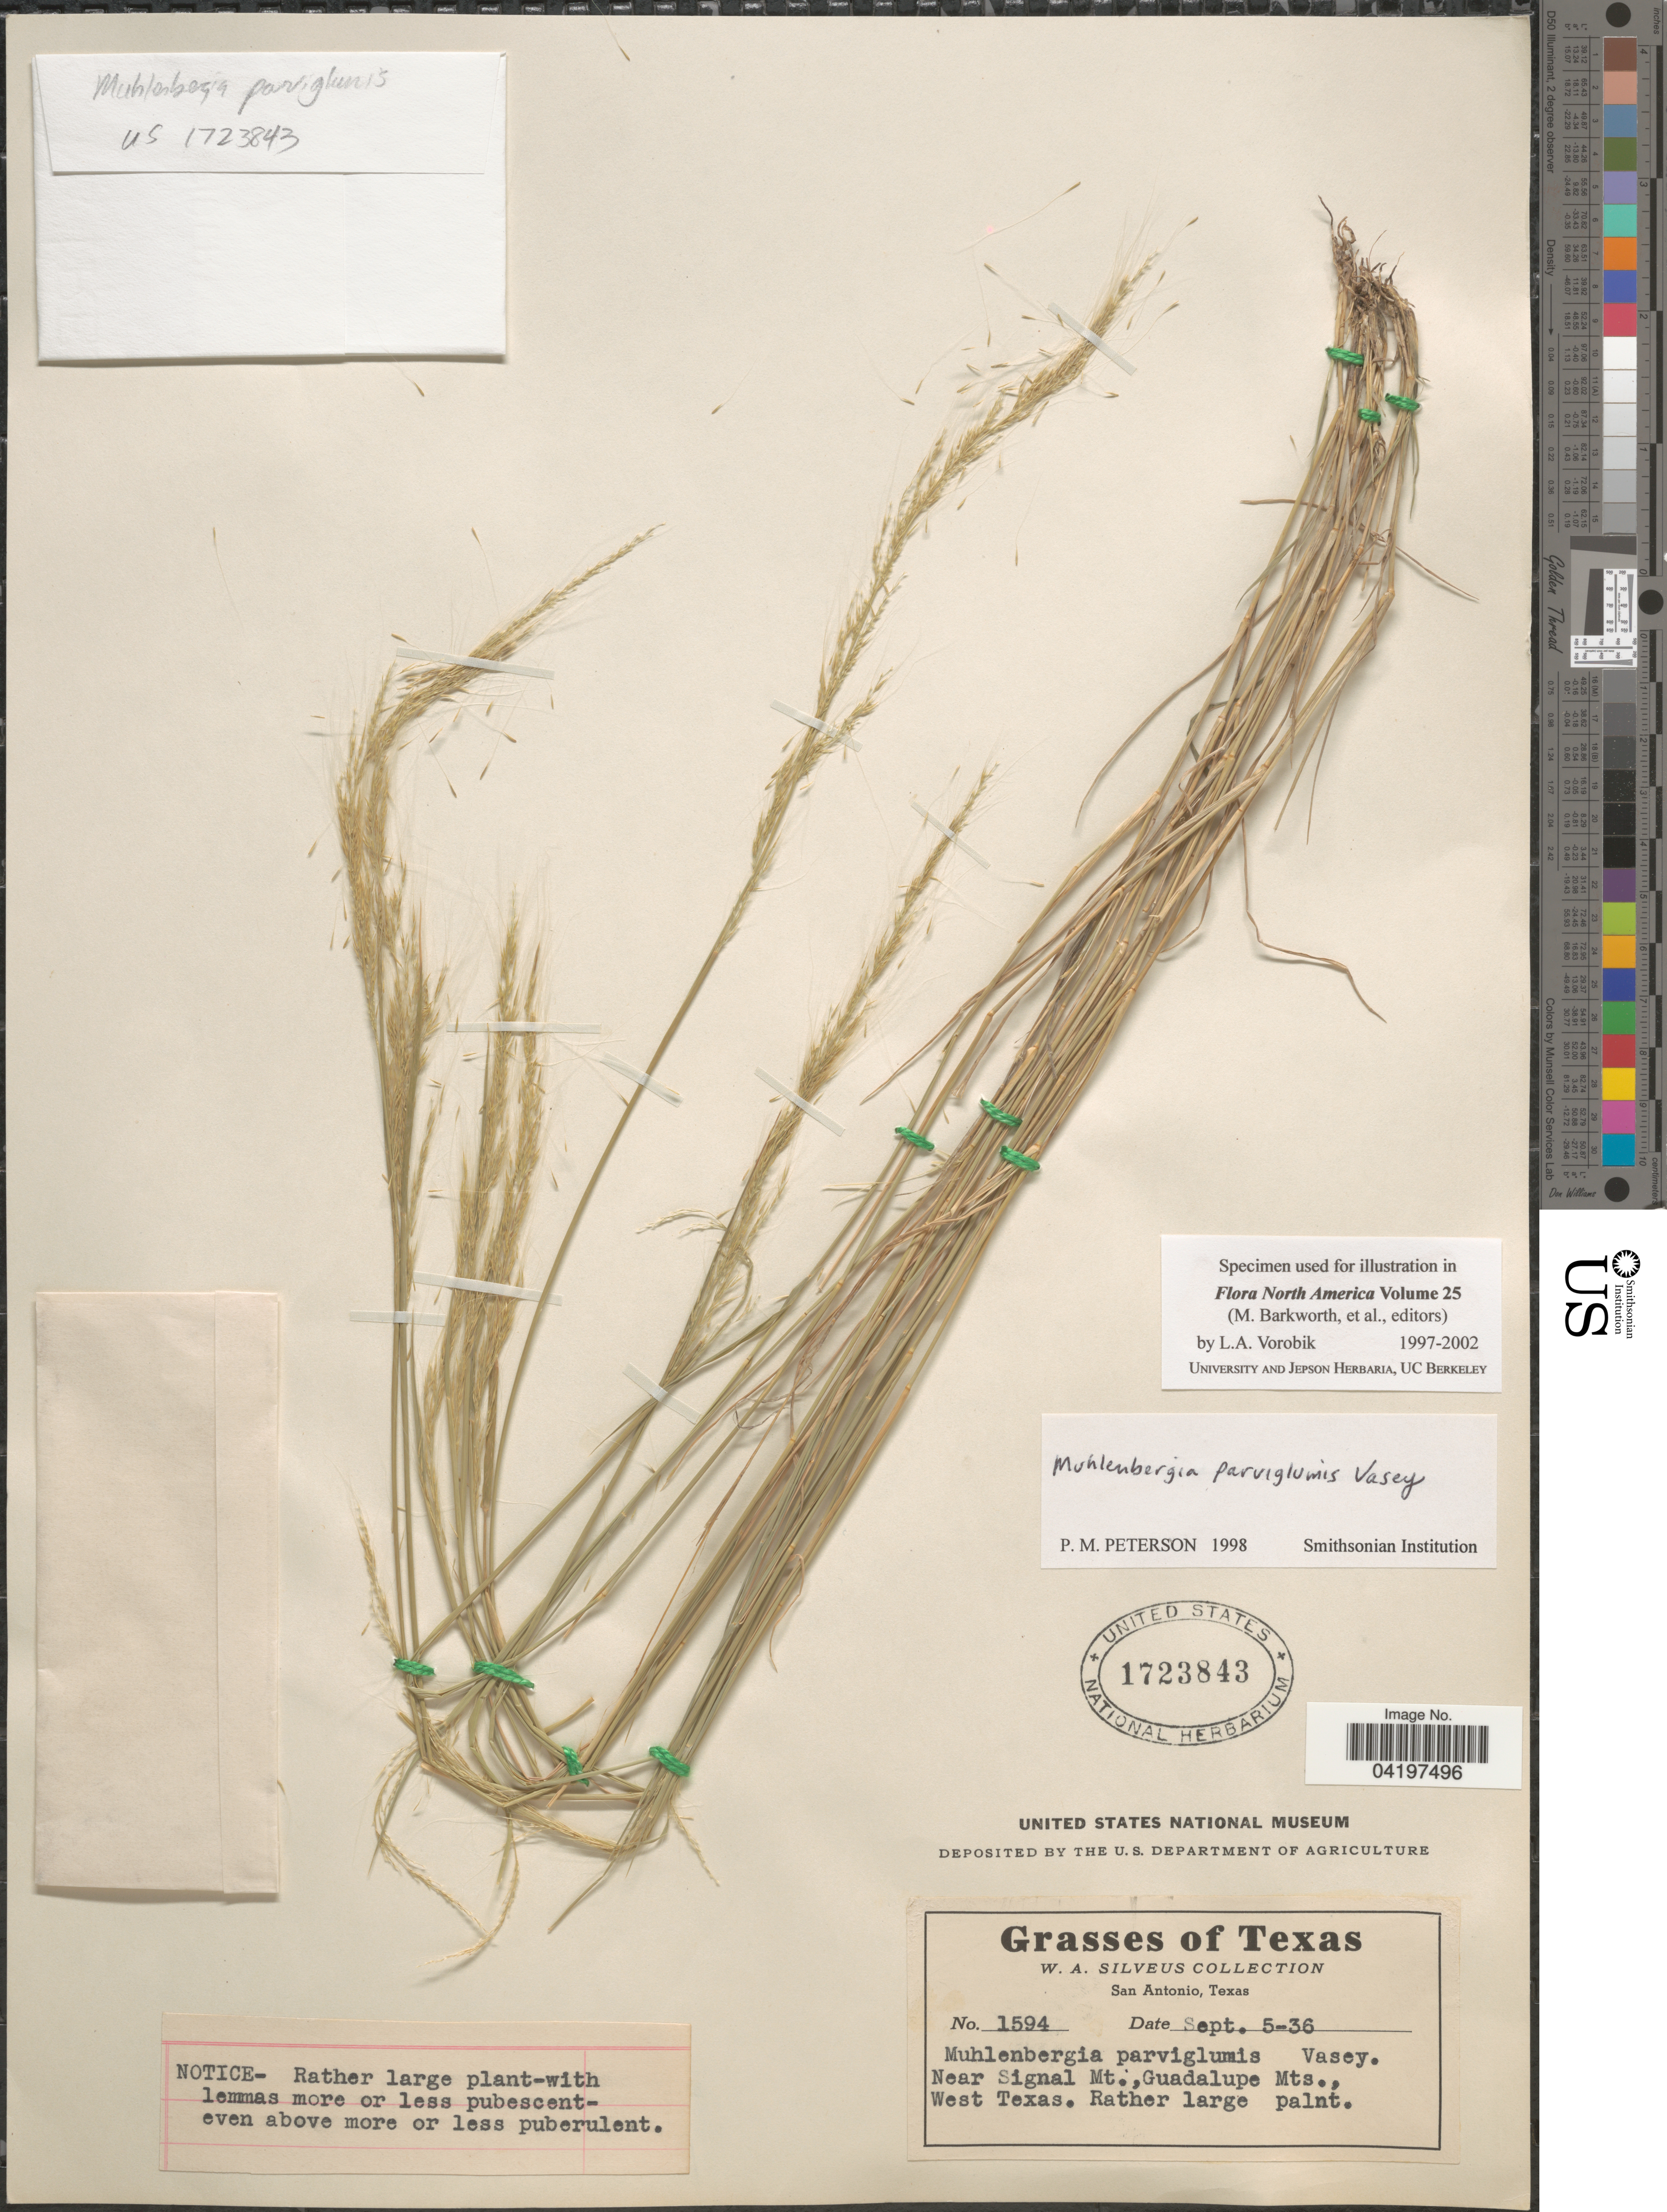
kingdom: Plantae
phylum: Tracheophyta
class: Liliopsida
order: Poales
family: Poaceae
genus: Muhlenbergia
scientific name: Muhlenbergia spiciformis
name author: Trin.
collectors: W. Silveus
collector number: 1594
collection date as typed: Transcribed d/m/y: 5/9/36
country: United States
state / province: Texas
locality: Near Signal Mt.,Guadalupe Mts., West Texas.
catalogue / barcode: US 1723843